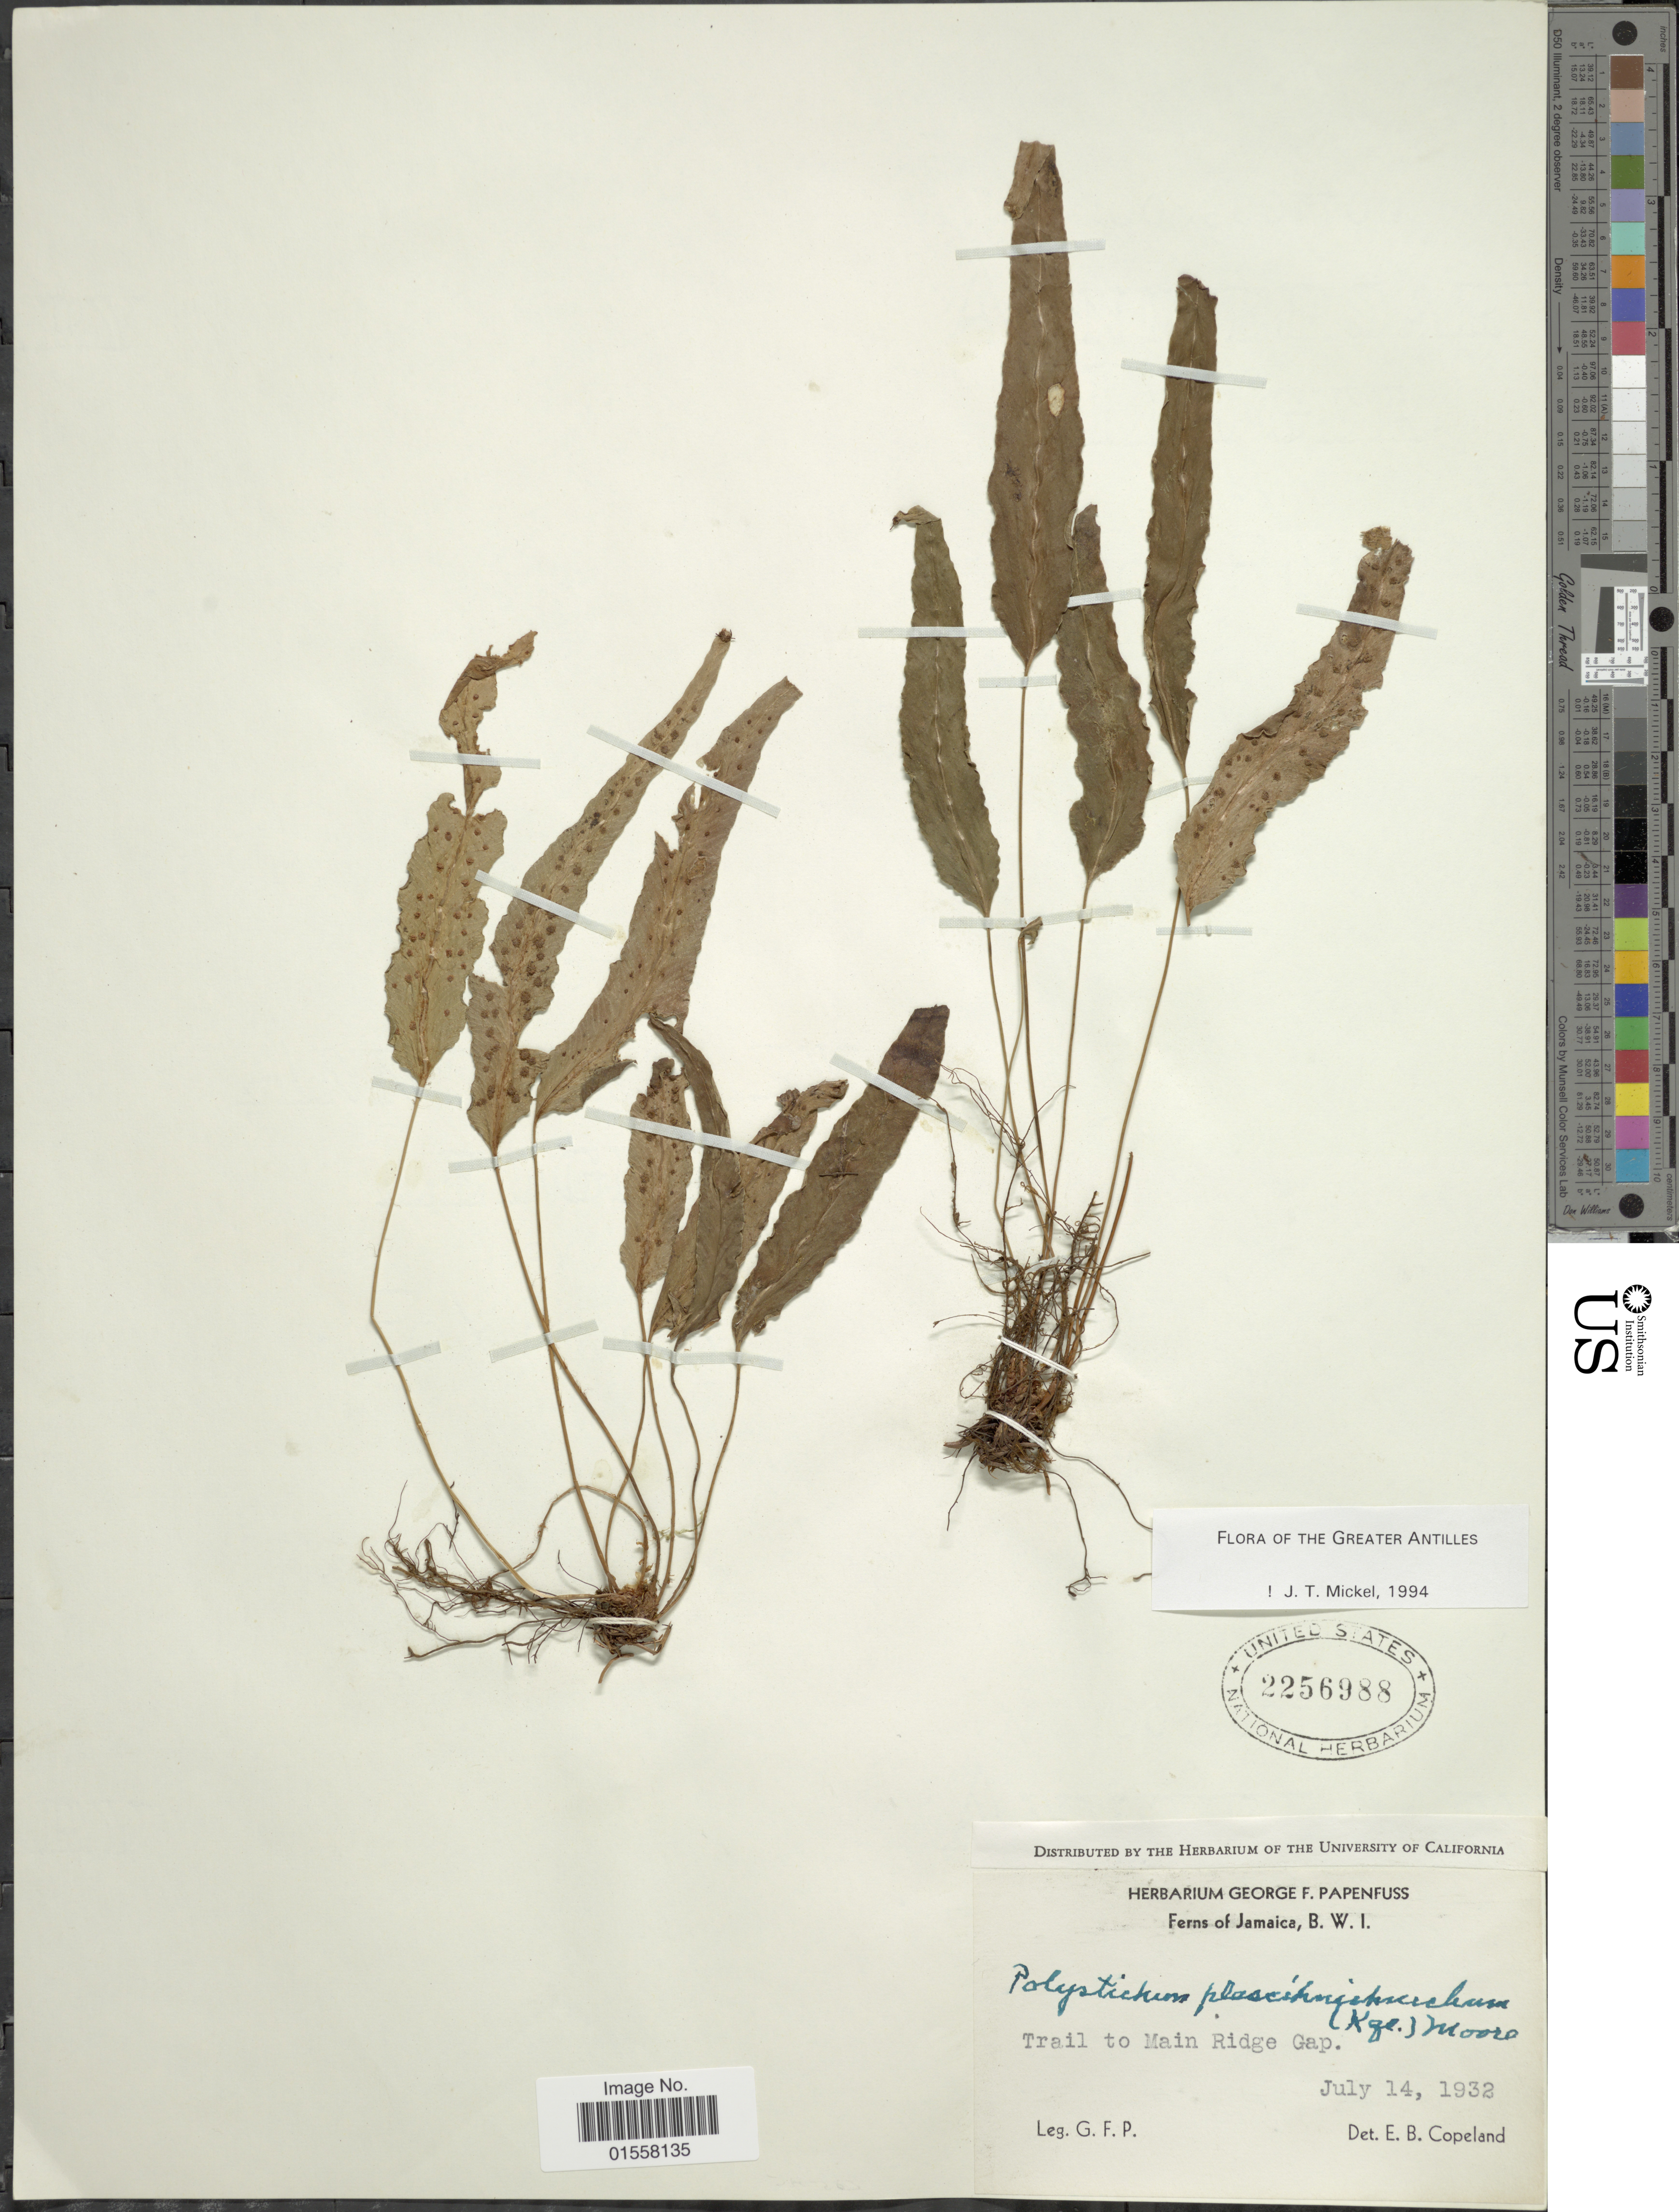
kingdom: Plantae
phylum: Tracheophyta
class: Polypodiopsida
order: Polypodiales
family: Dryopteridaceae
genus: Polystichum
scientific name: Polystichum plaschnickianum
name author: (Kunze) Moore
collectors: G. Papenfuss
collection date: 1932-07-14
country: Jamaica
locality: Jamaica, B.W.I. Trail to main Ridge Gap.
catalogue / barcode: US 2256988